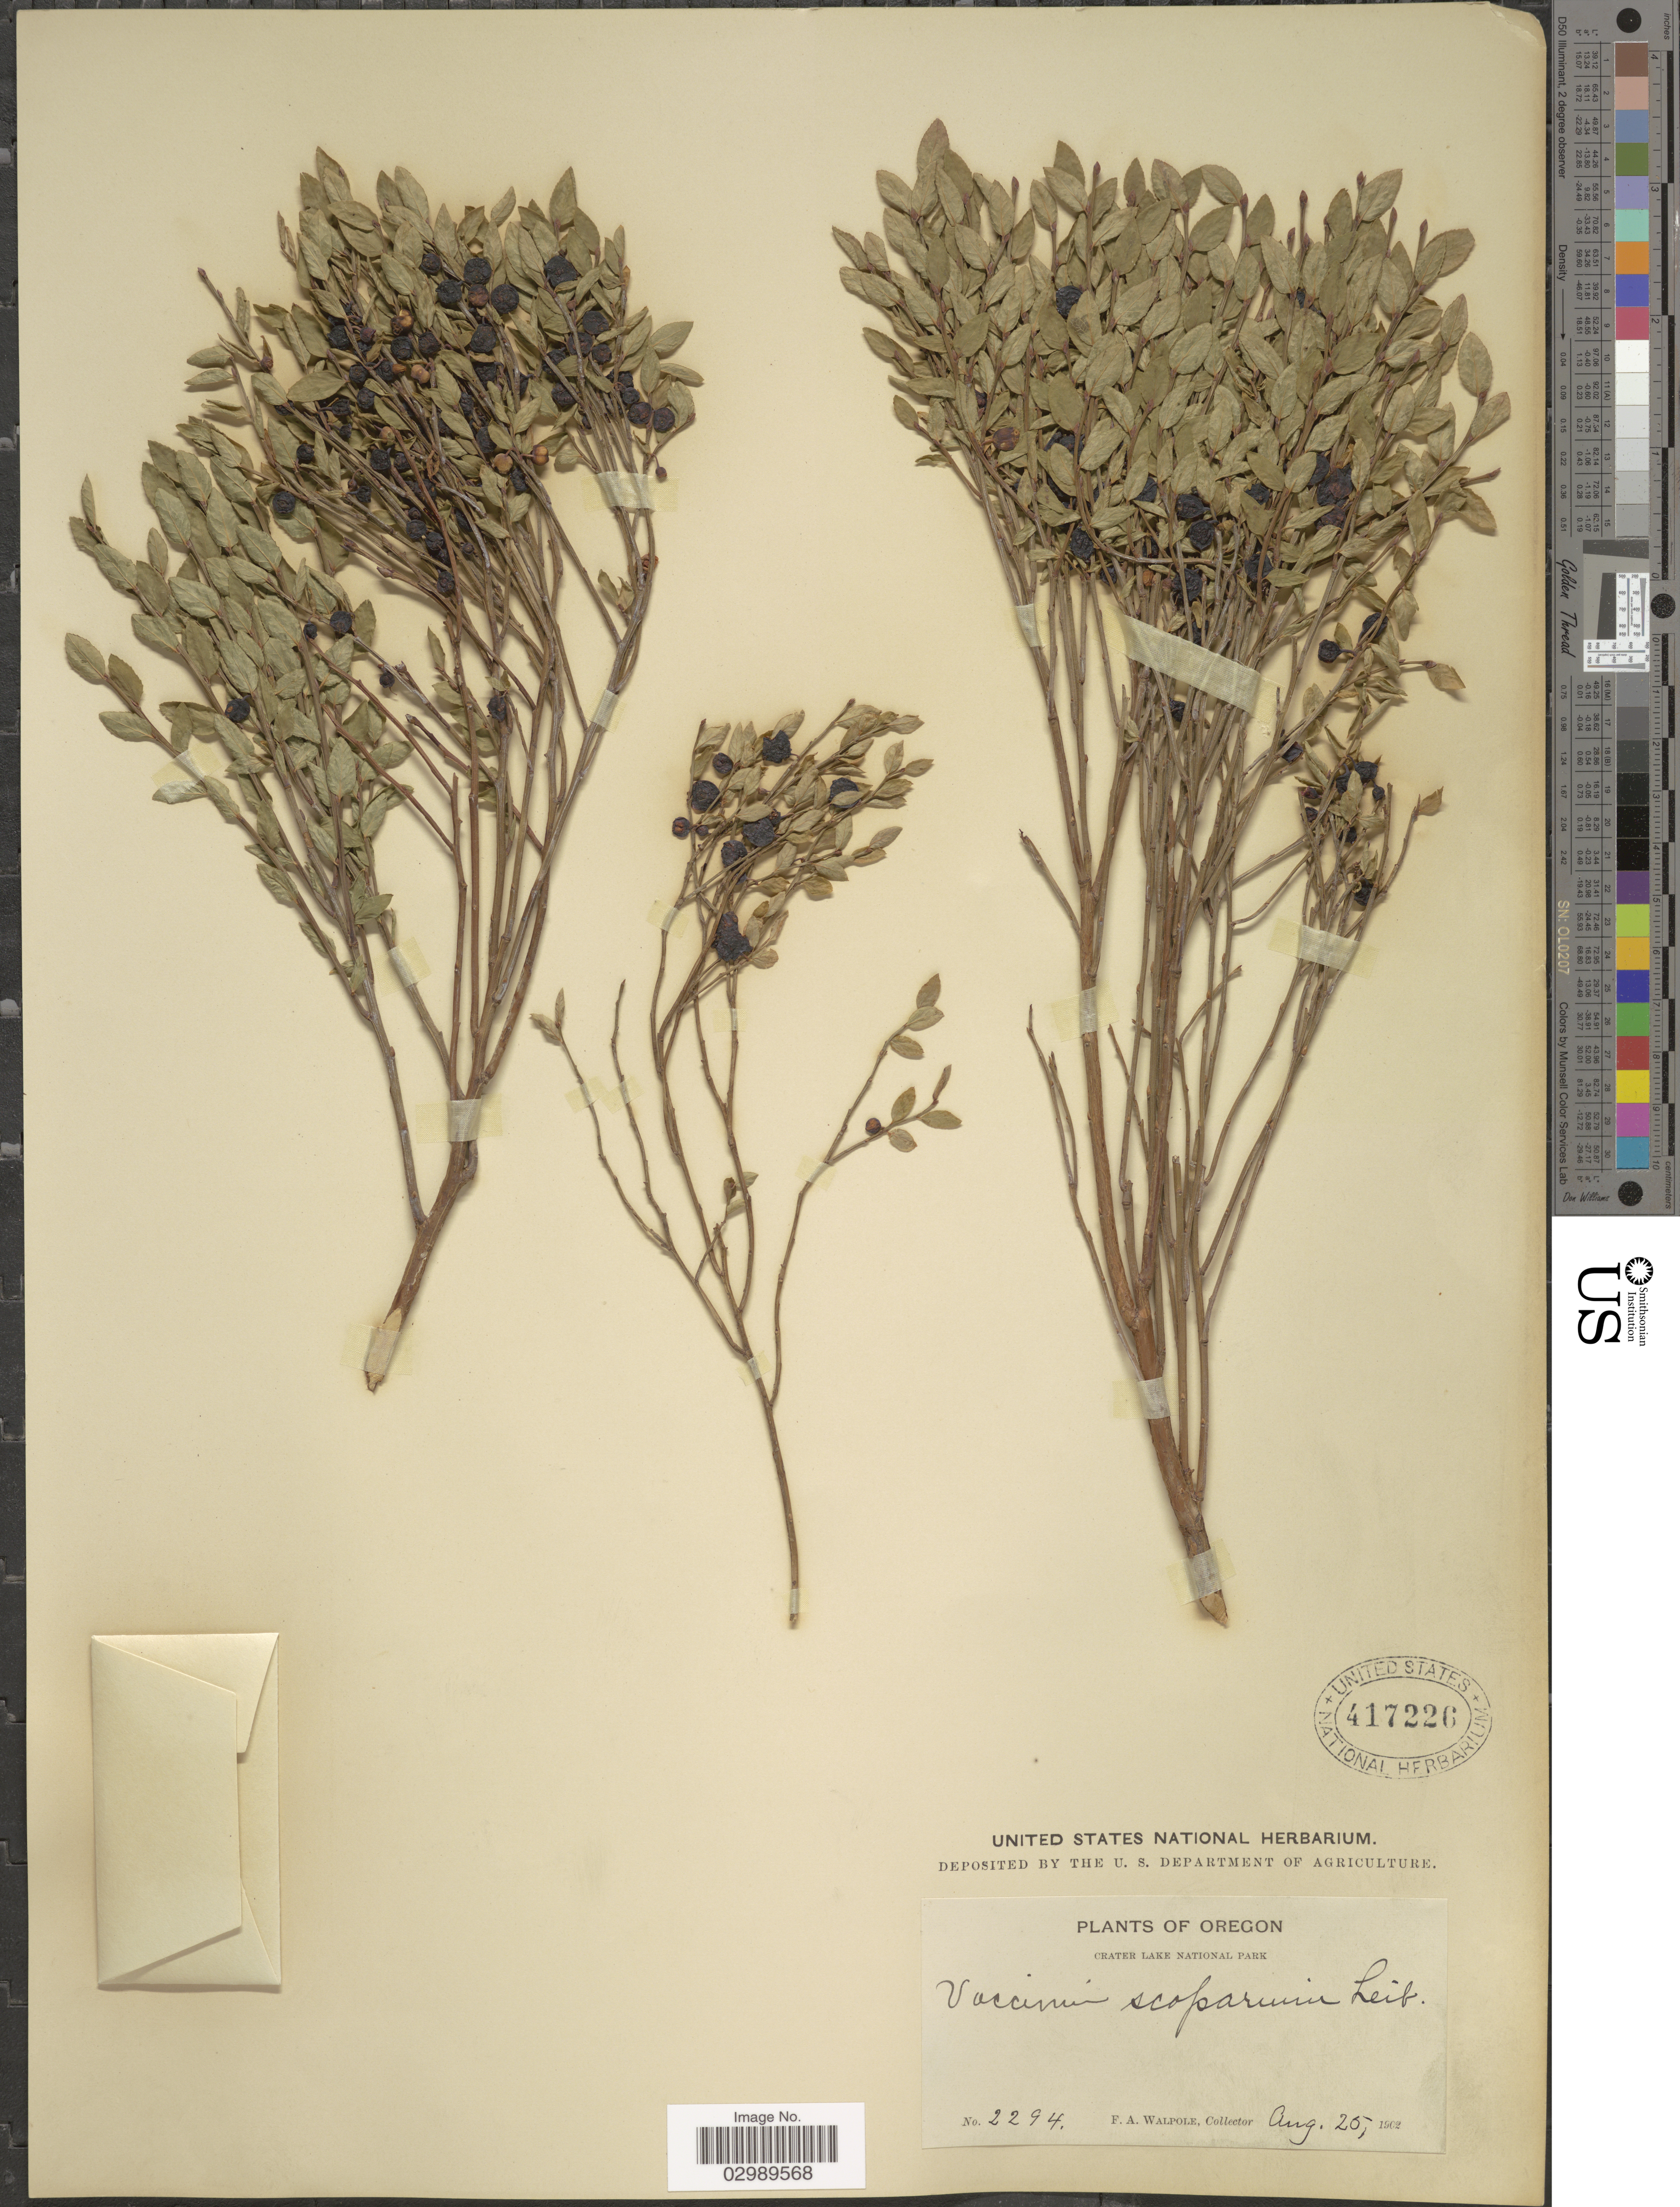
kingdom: Plantae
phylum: Tracheophyta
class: Magnoliopsida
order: Ericales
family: Ericaceae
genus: Vaccinium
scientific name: Vaccinium scoparium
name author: Leiberg ex Coville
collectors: F. Walpole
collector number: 2294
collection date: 1902-08-25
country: United States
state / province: Oregon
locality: Crater Lake National Park.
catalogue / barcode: US 417226